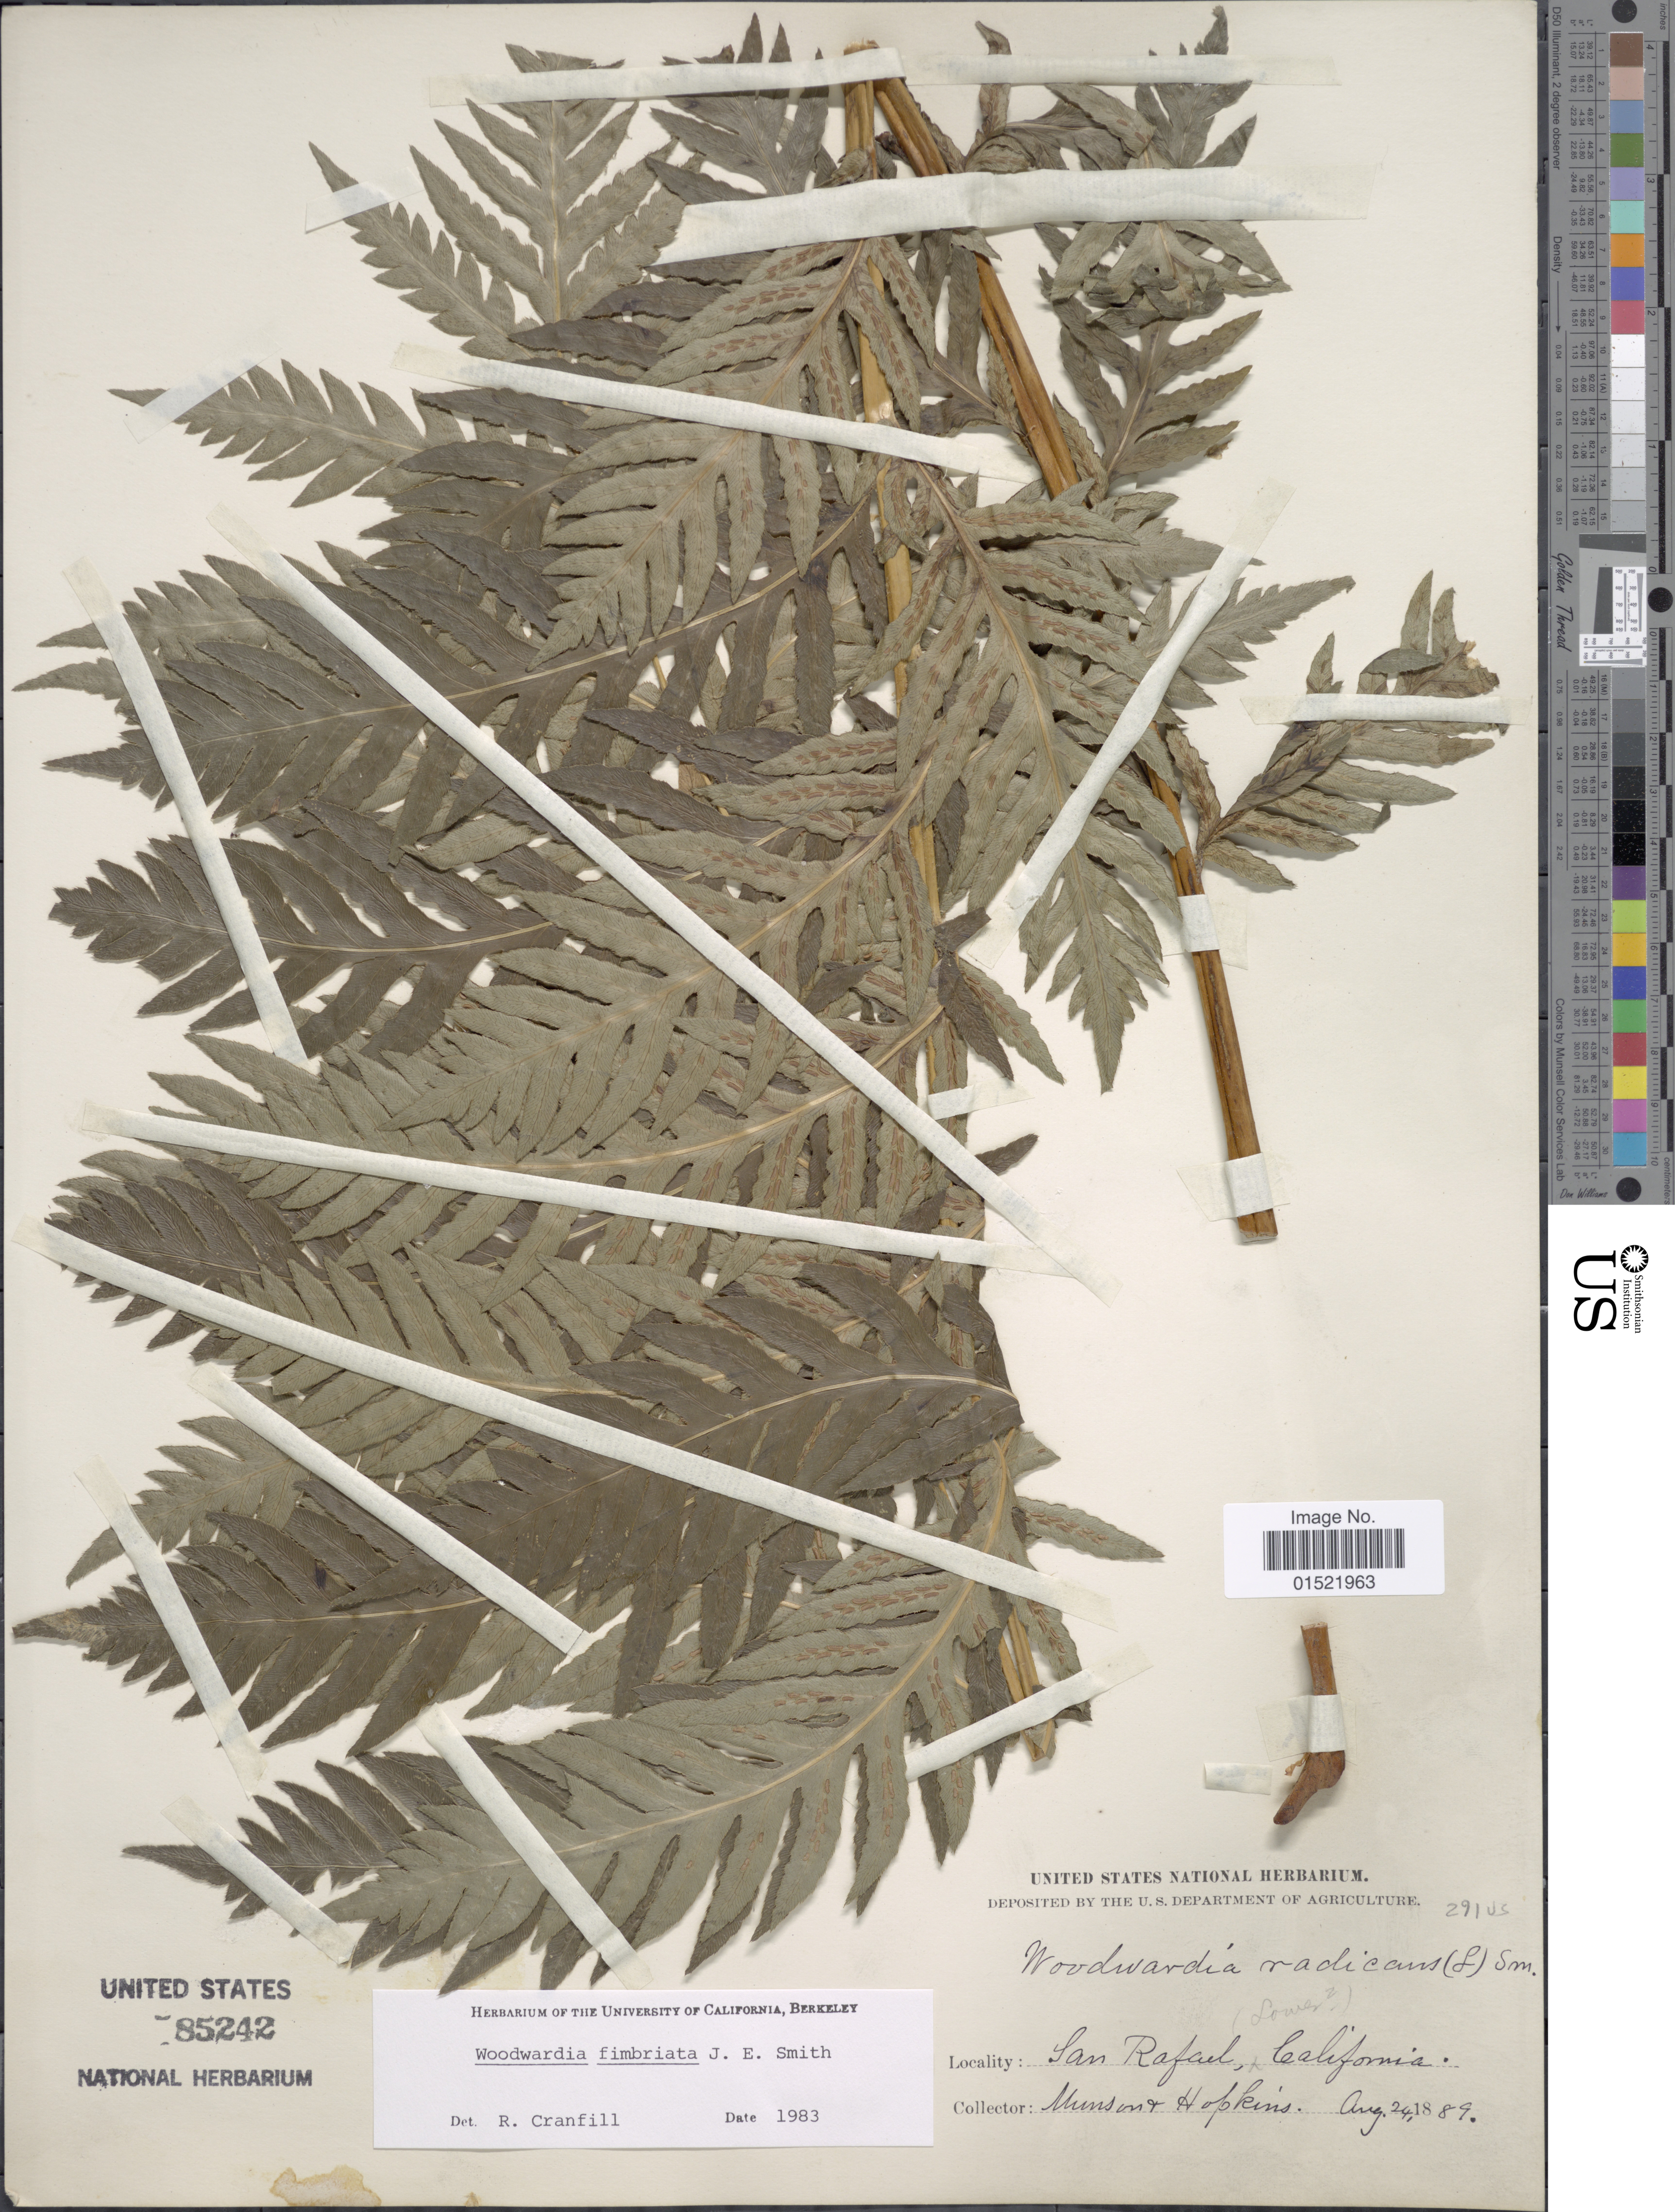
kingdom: Plantae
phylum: Tracheophyta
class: Polypodiopsida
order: Polypodiales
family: Blechnaceae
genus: Woodwardia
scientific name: Woodwardia fimbriata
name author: Sm.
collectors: -. Munson & -- Hopkins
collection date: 1889-08-24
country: United States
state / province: California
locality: San Rafael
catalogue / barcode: US 85242